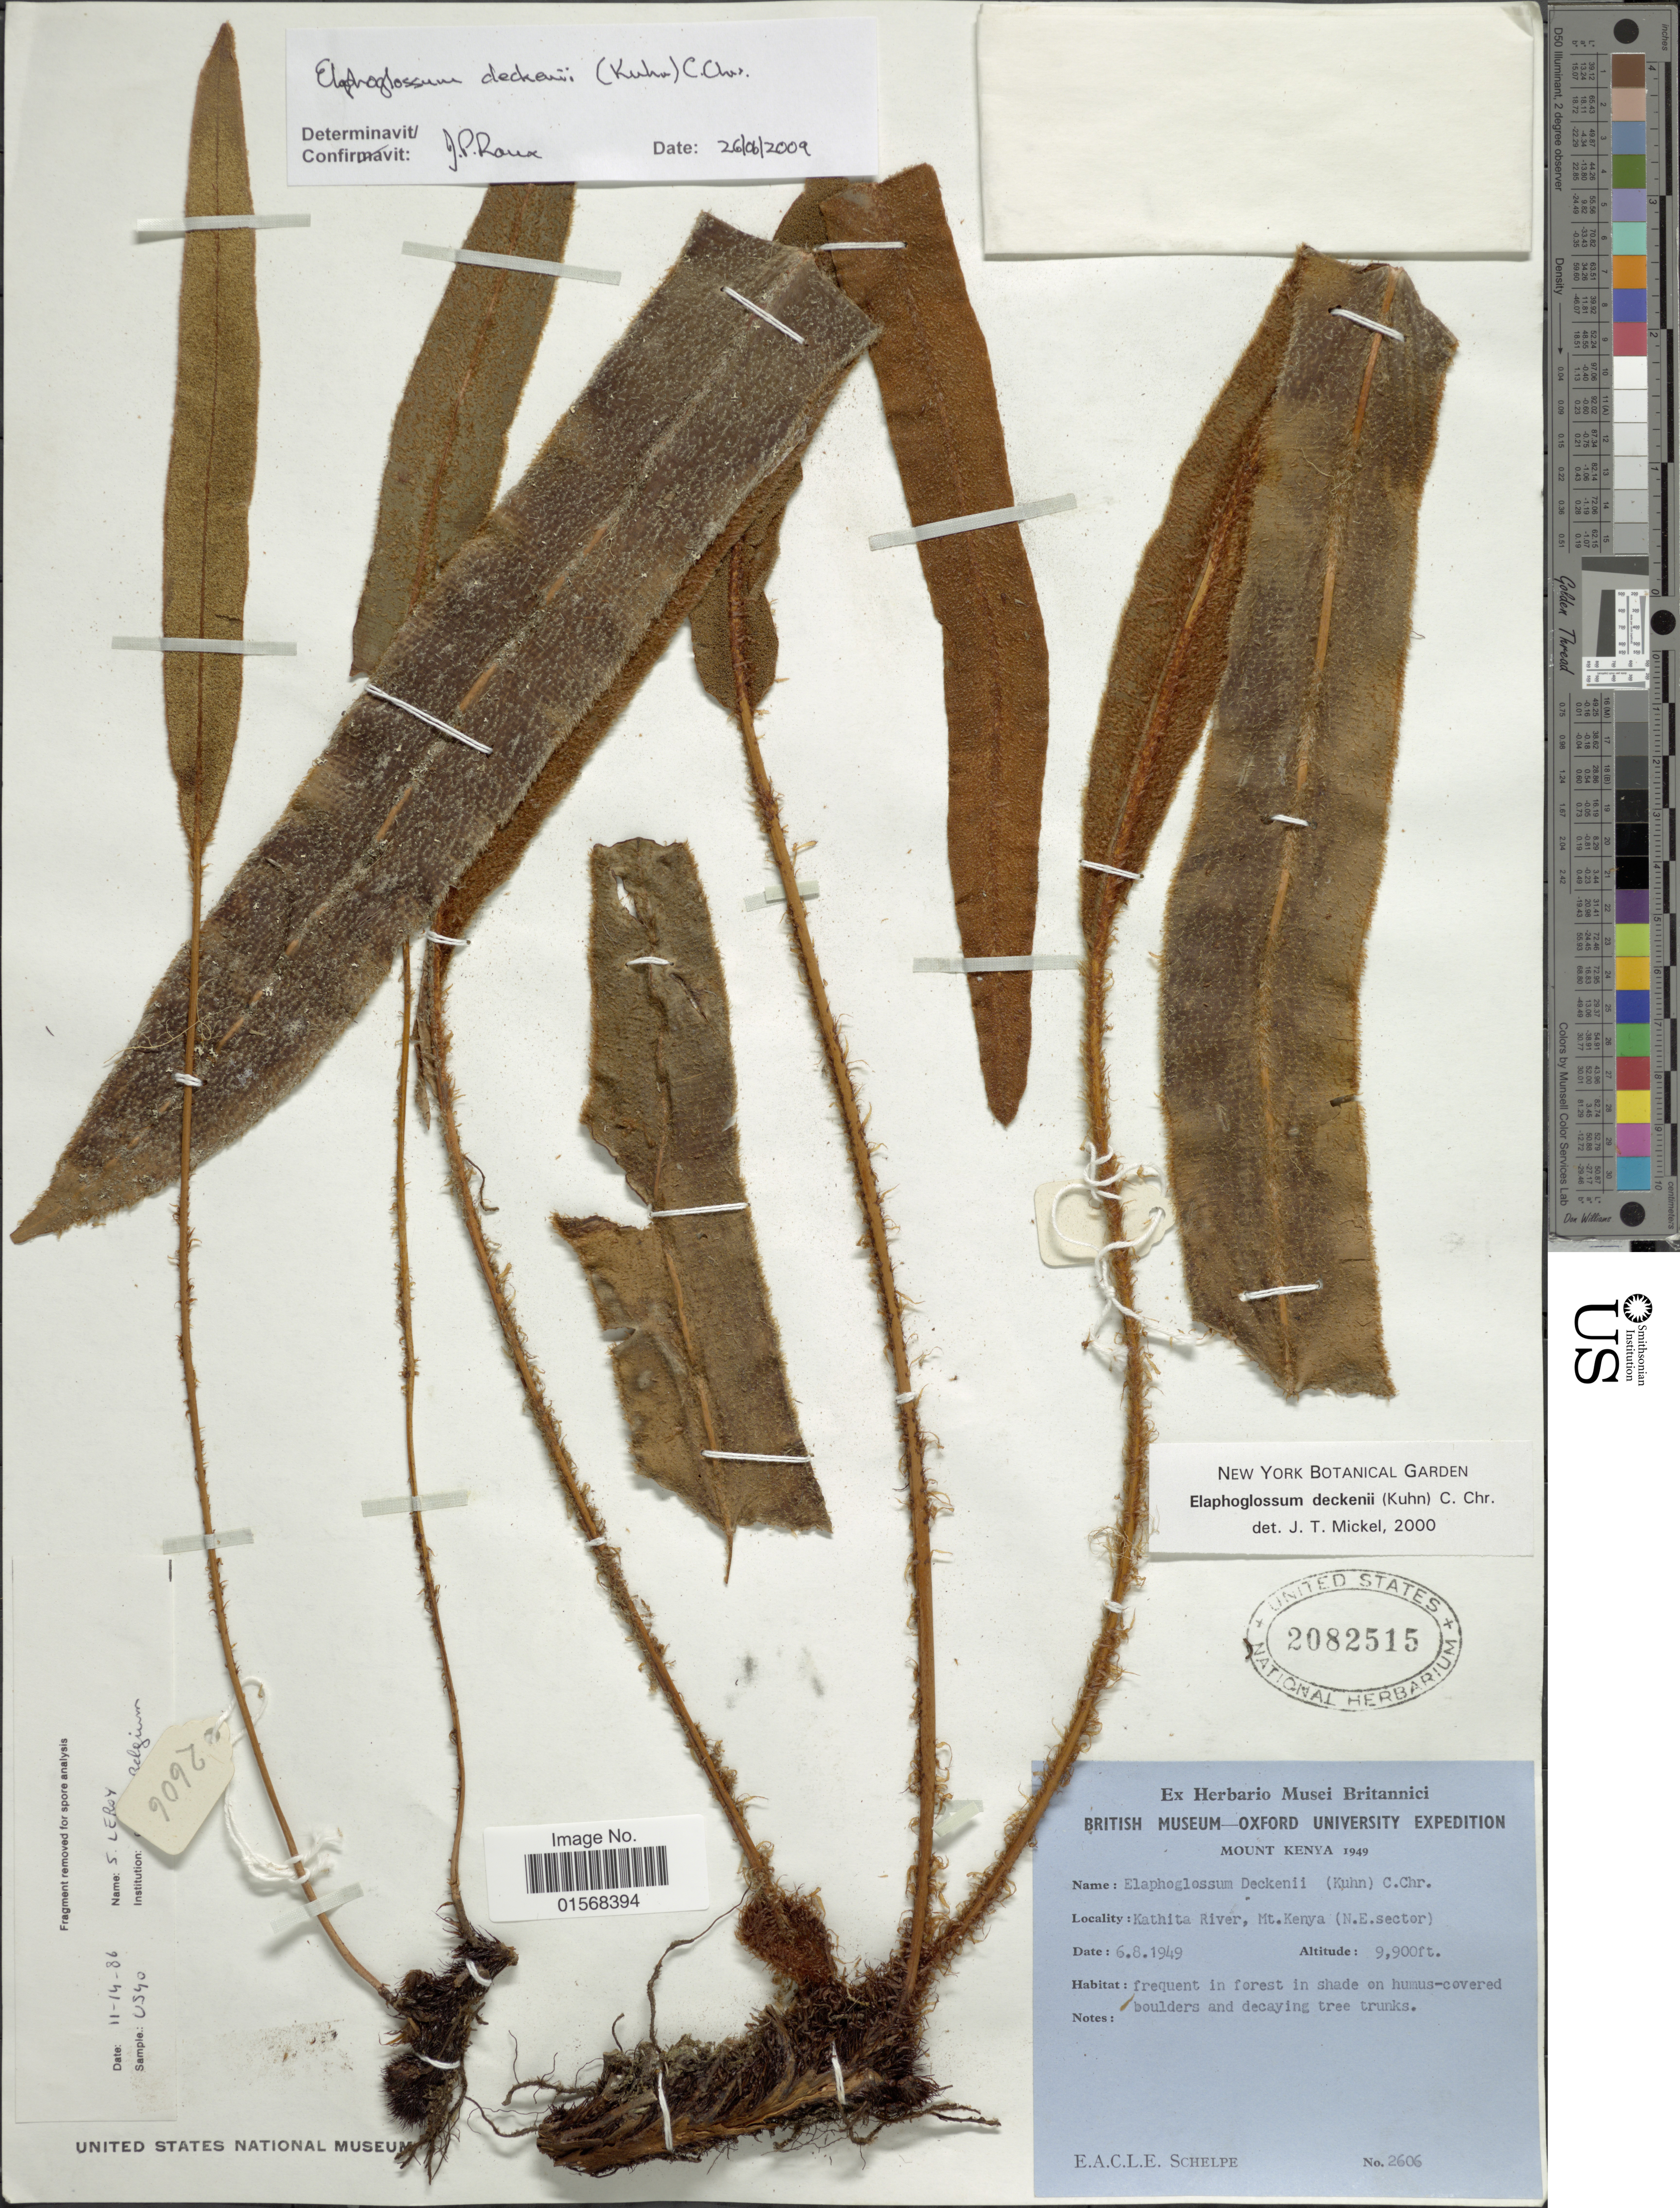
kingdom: Plantae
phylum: Tracheophyta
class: Polypodiopsida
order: Polypodiales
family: Dryopteridaceae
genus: Elaphoglossum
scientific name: Elaphoglossum deckenii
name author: (Kuhn) C. Chr.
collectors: E. A. C. L. E. Schelpe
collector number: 2606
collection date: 1949-08-06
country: Kenya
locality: Kathita River, Mt. Kenya (N.E. sector).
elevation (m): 3018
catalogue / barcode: US 2082515